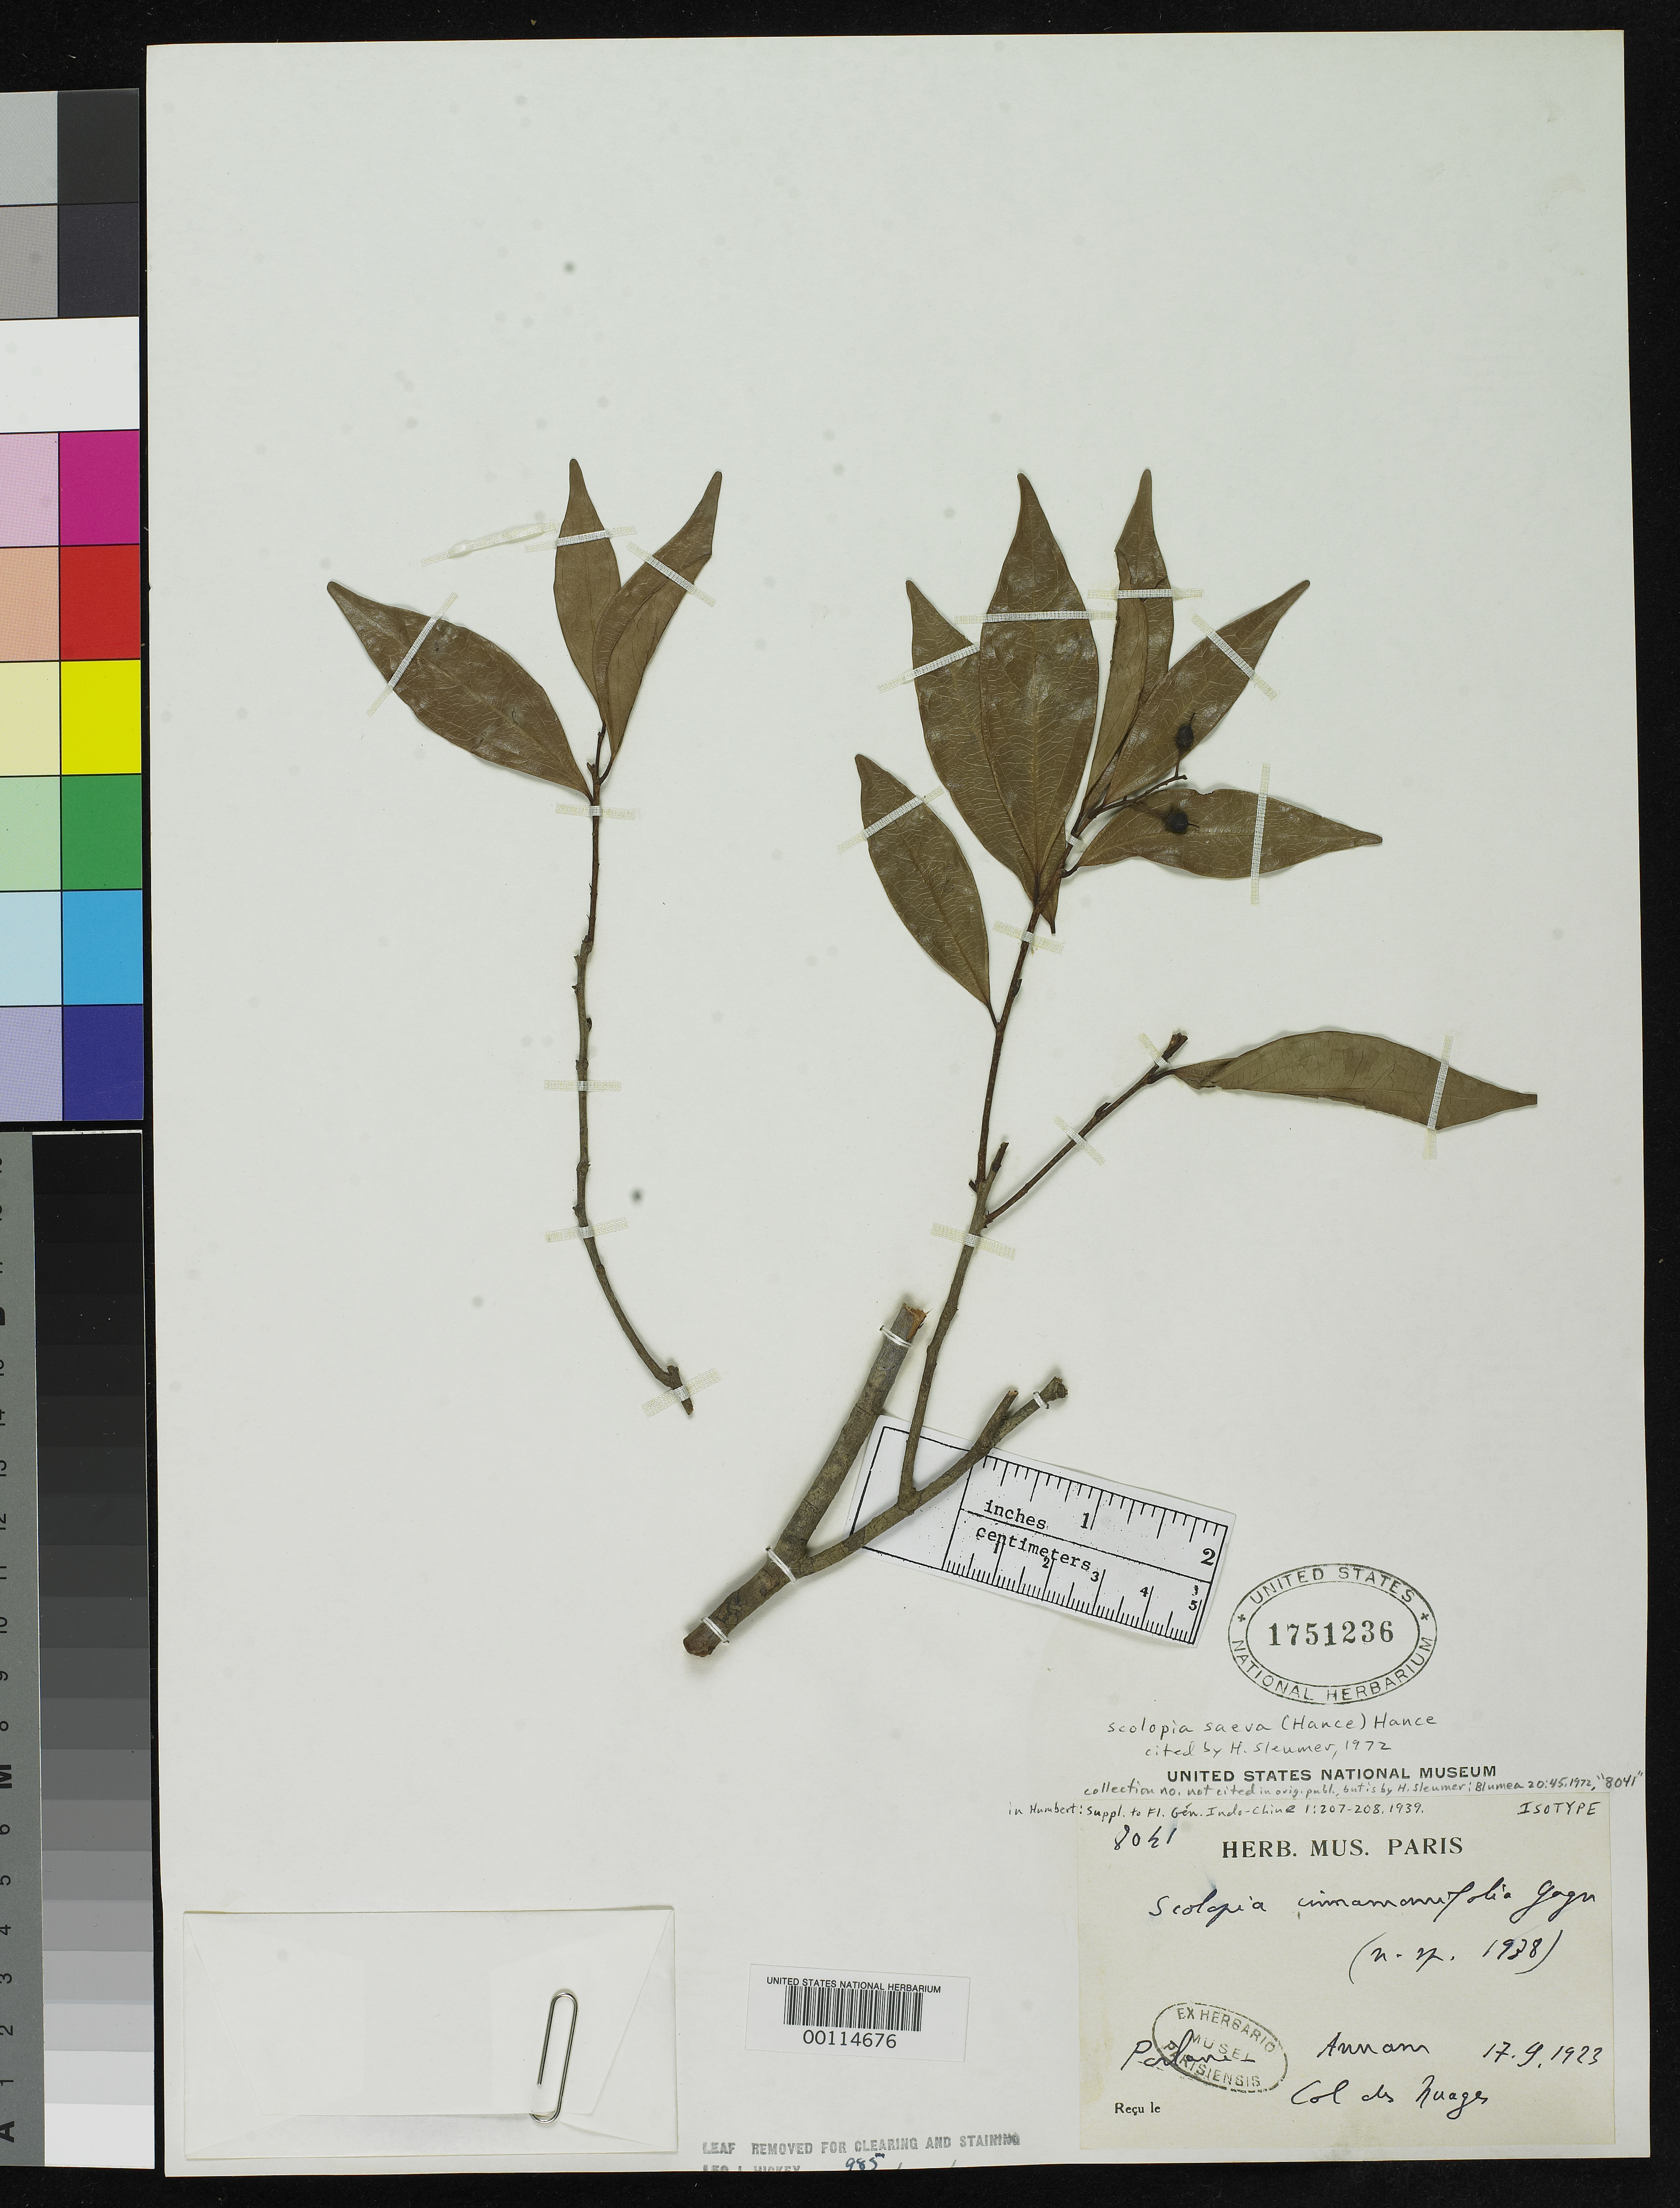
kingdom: Plantae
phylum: Tracheophyta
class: Magnoliopsida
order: Malpighiales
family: Salicaceae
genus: Scolopia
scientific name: Scolopia cinnamomifolia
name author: Gagnep. in Humbert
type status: Isotype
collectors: E. Poilane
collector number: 8041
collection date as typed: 17 Sep 1923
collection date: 1923-09-17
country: Vietnam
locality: Annam, col de Nuages.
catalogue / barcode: US 1751236